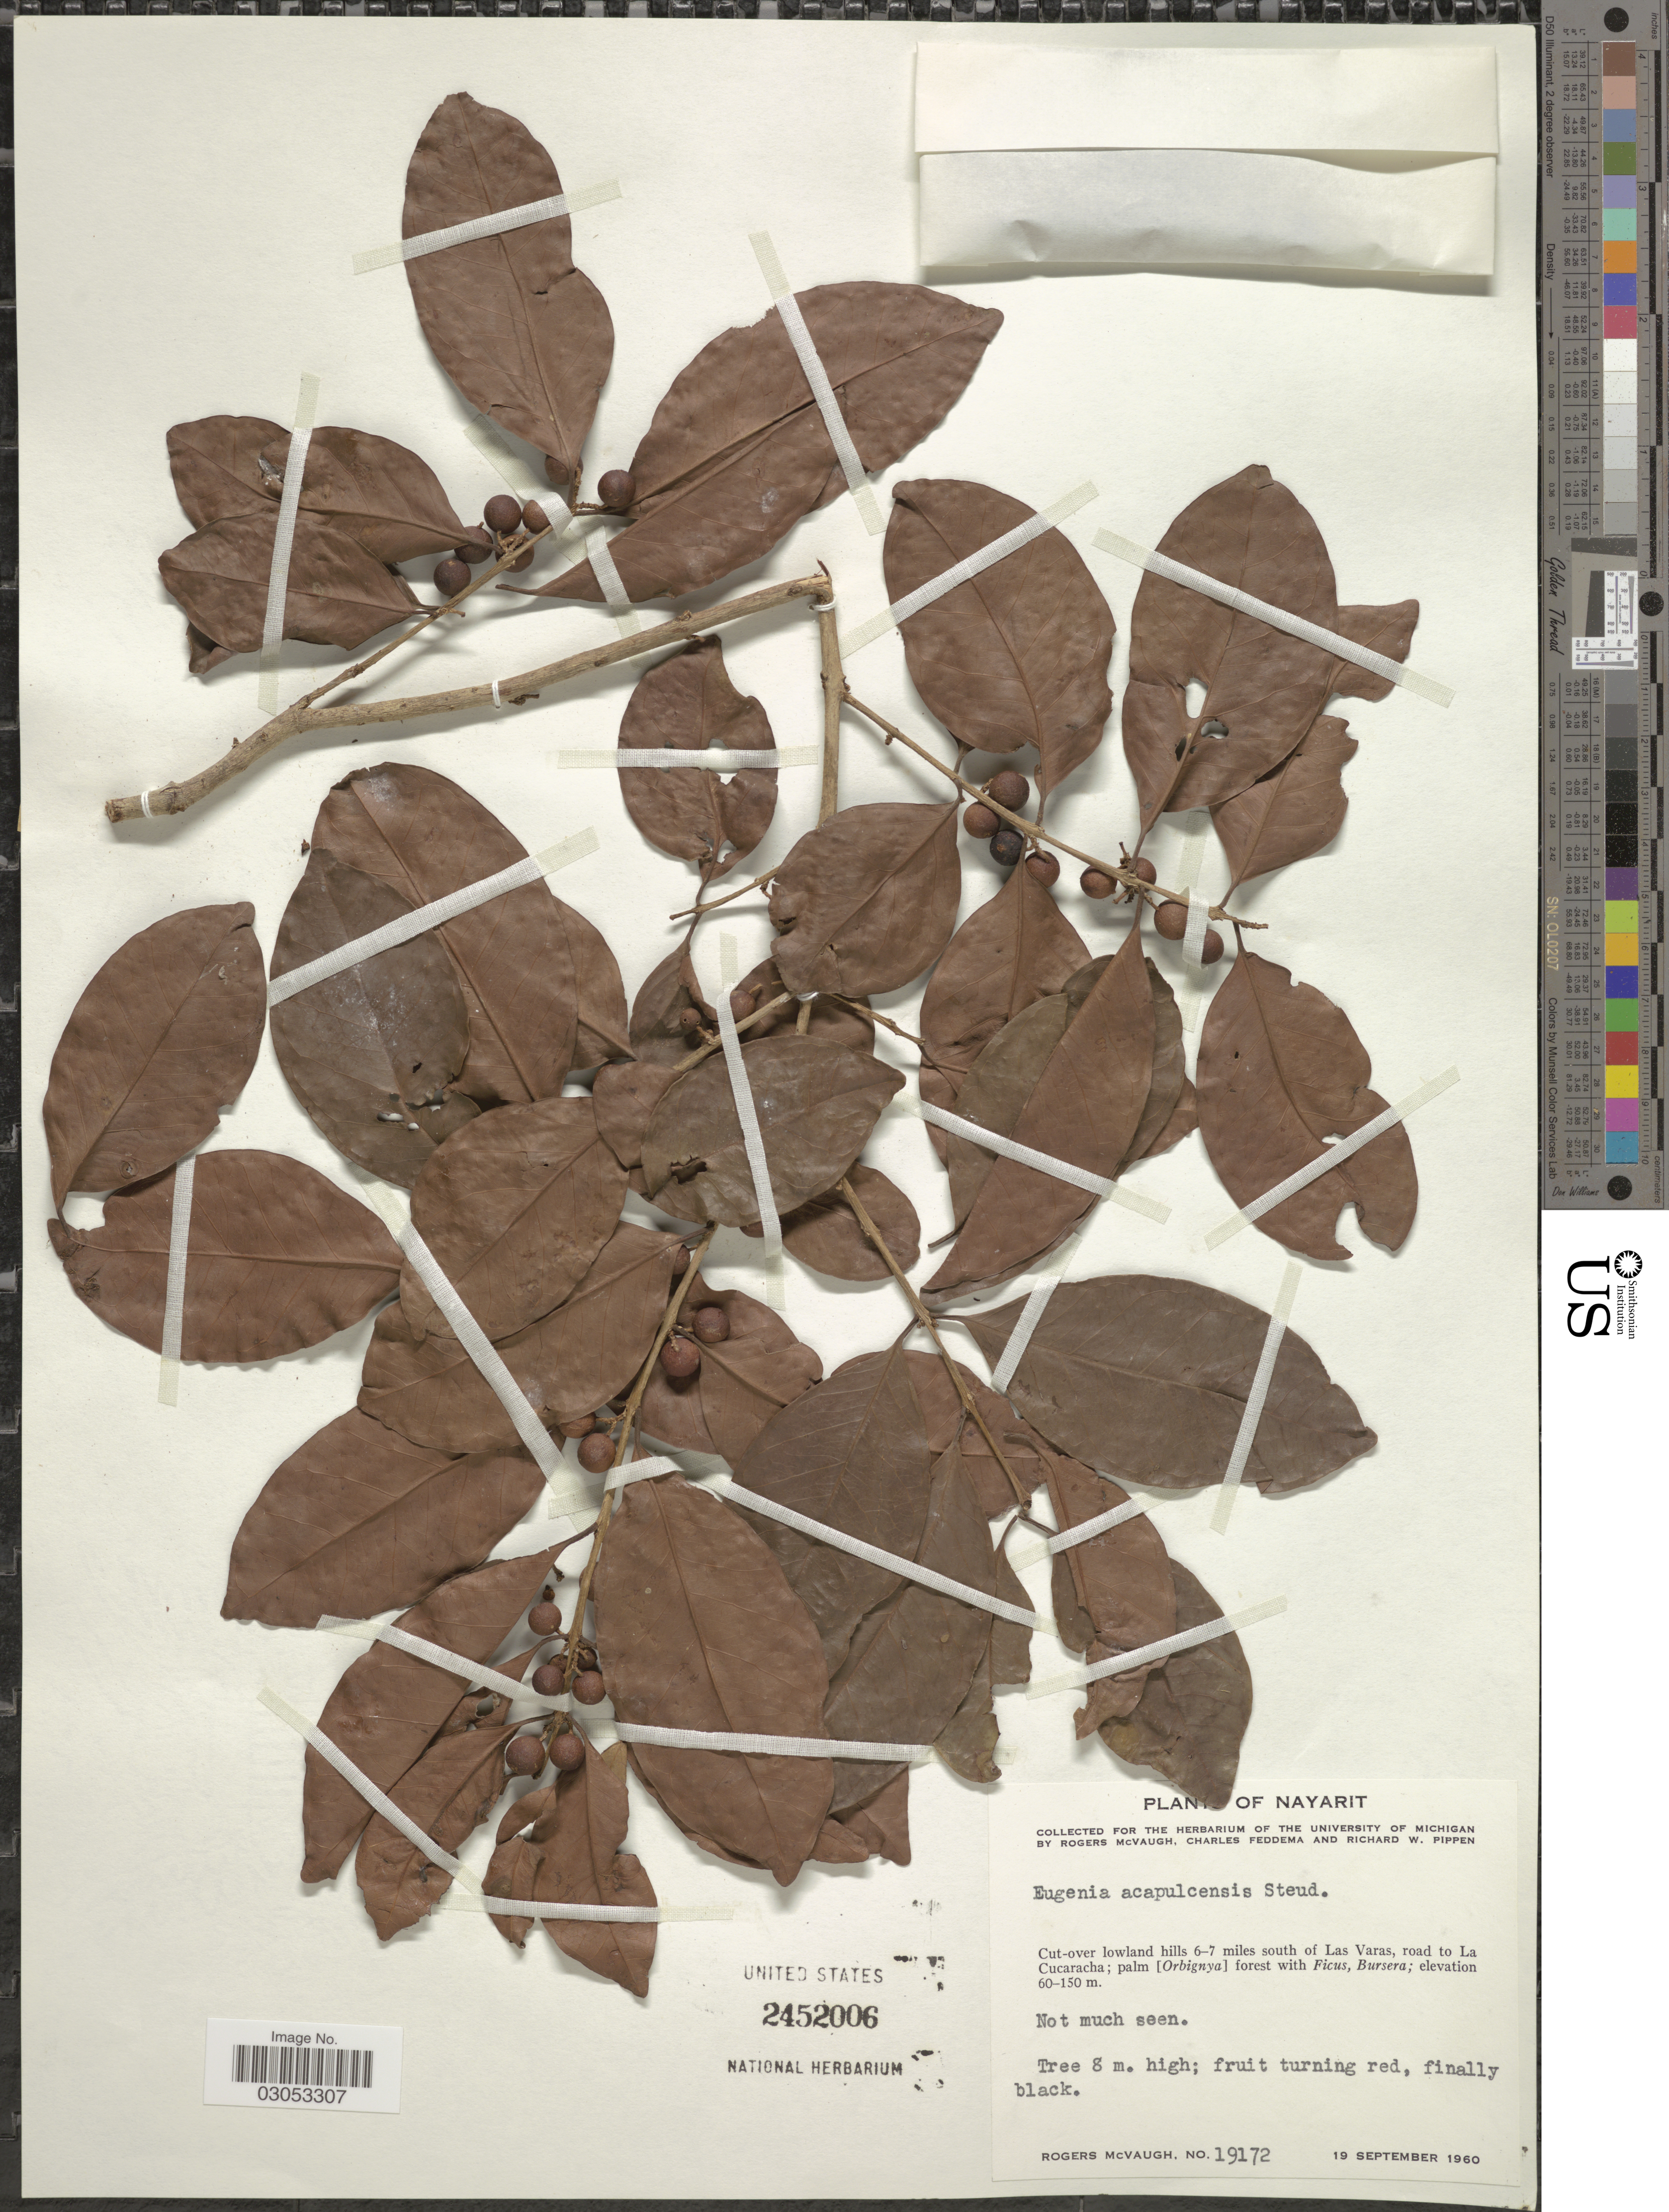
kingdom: Plantae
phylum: Tracheophyta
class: Magnoliopsida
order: Myrtales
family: Myrtaceae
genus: Eugenia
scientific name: Eugenia acapulcensis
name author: Steud.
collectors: R. McVaugh, C. Feddema & R. W. Pippen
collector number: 19172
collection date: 1960-09-19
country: Mexico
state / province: Nayarit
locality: Cut-over lowland hills 6-7 miles south of Las Varas, road to La Cucaracha.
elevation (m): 60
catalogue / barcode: US 2452006